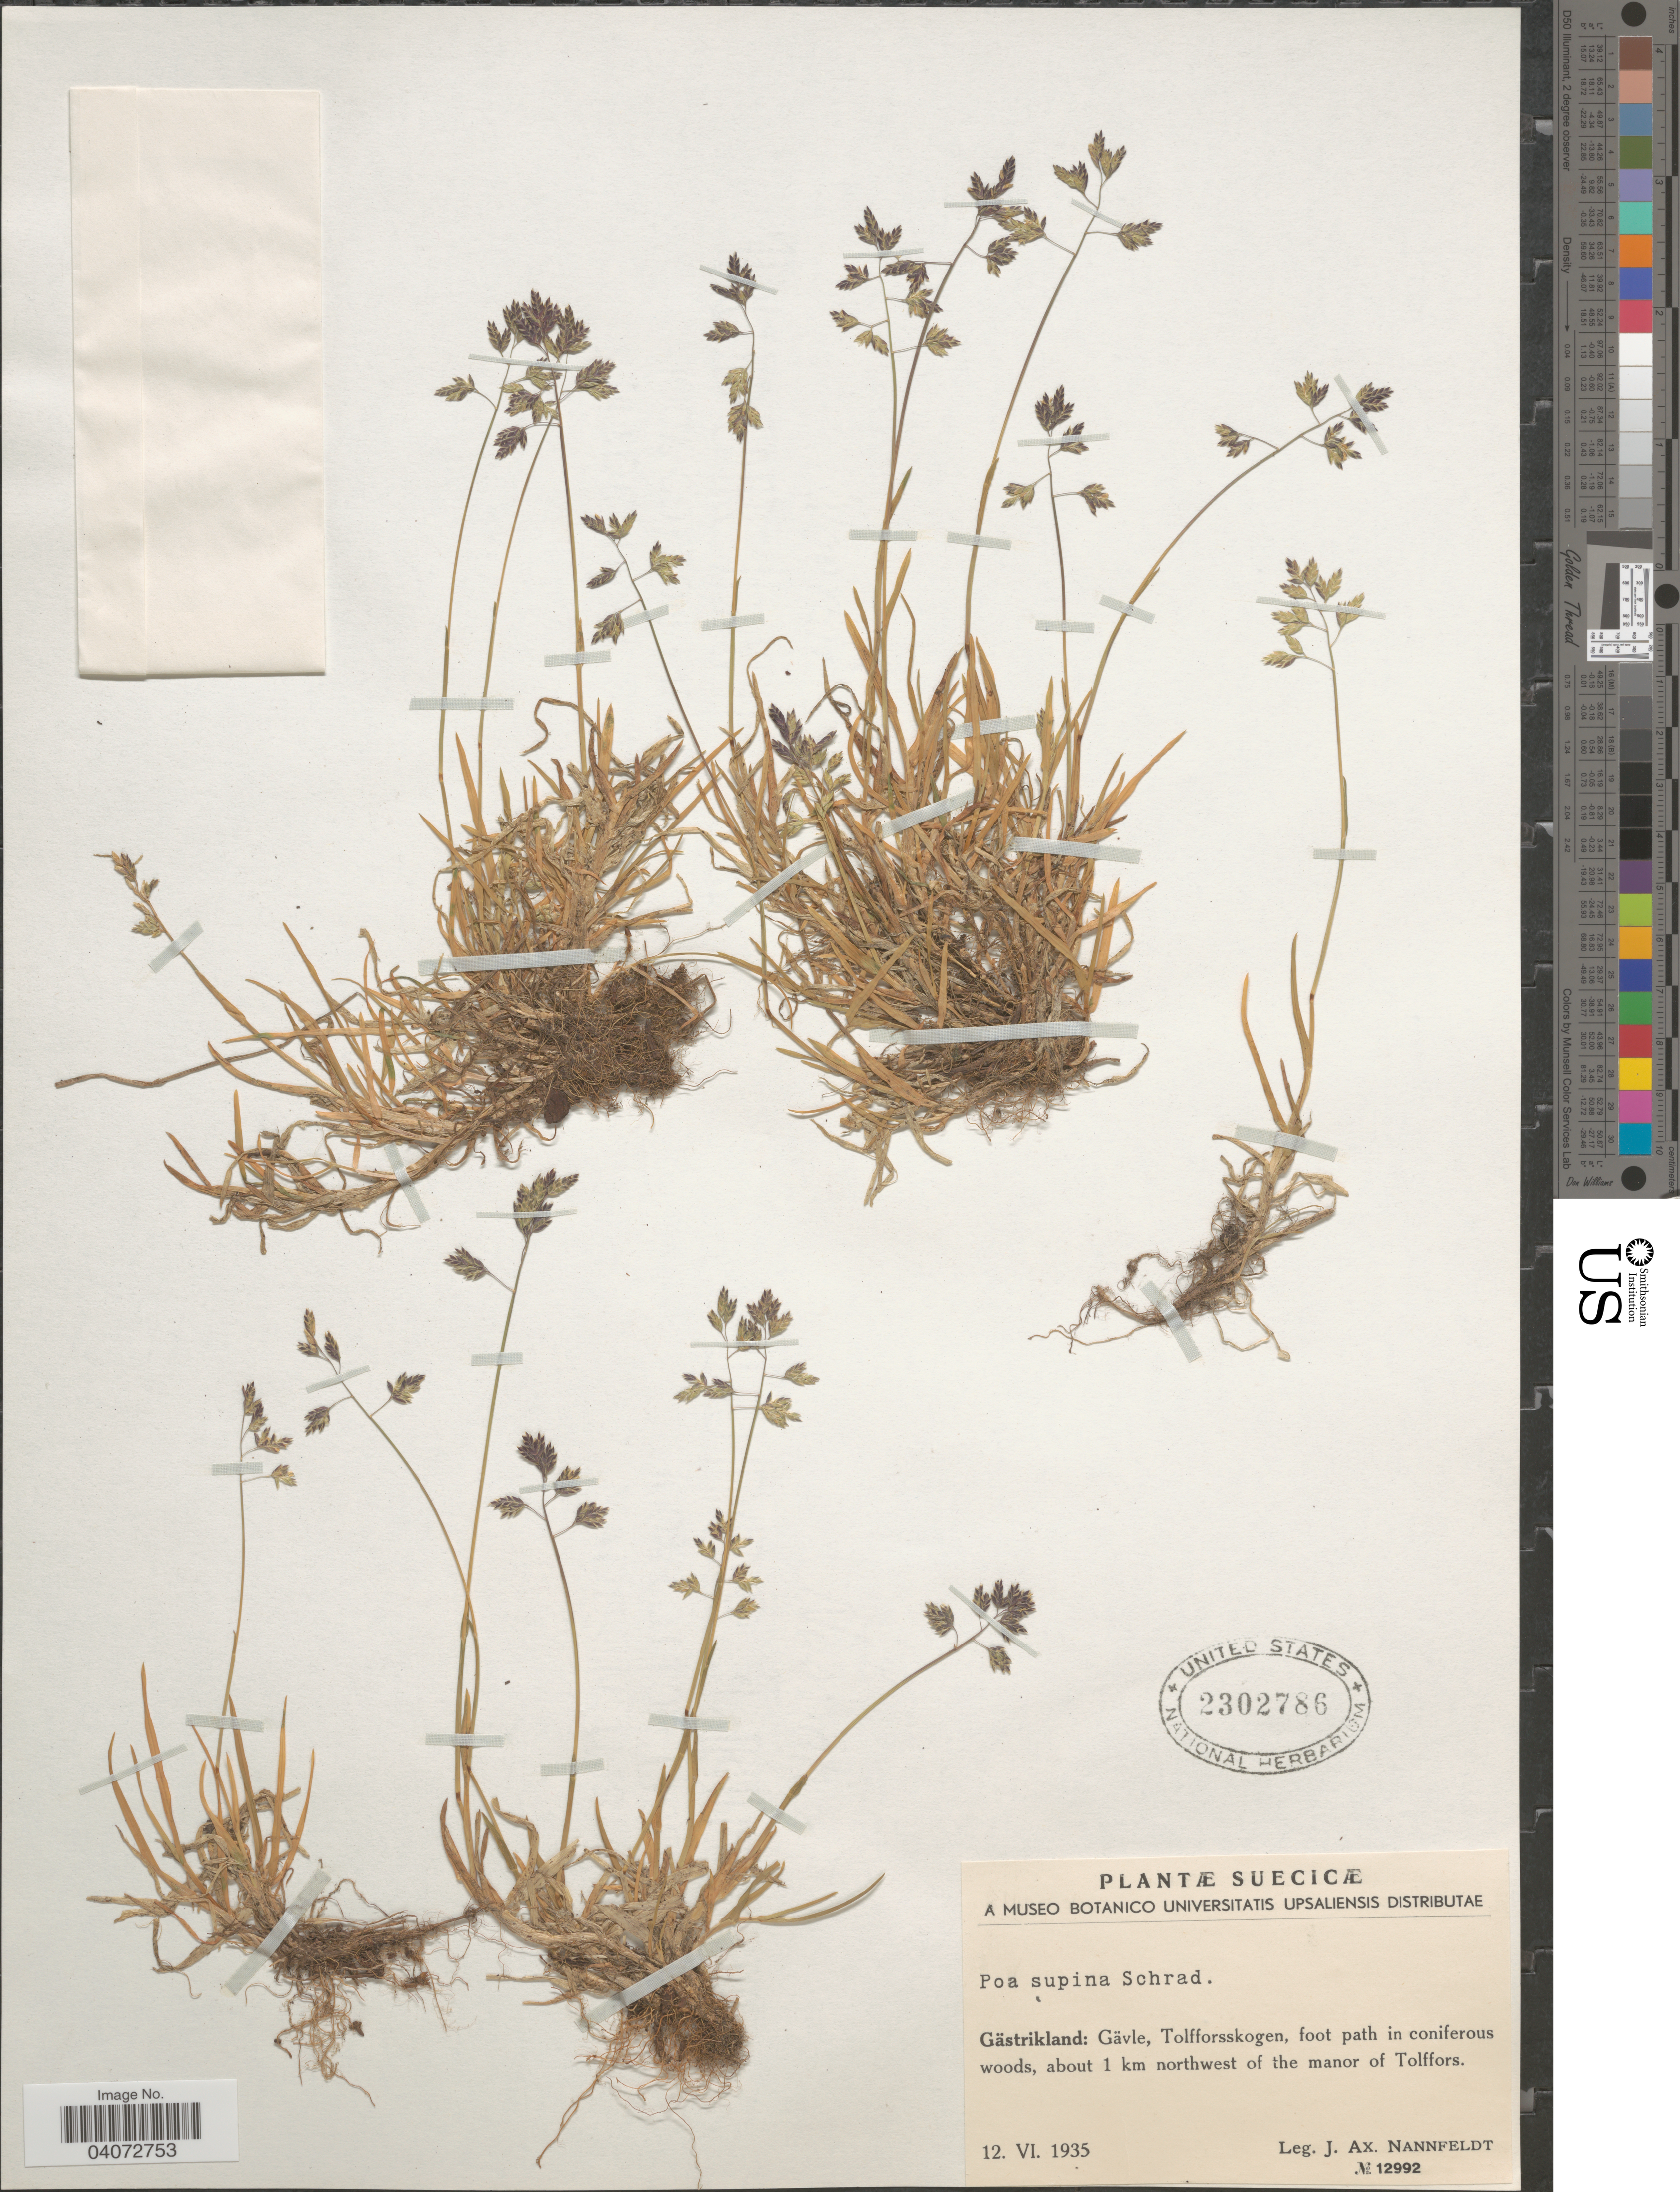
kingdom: Plantae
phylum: Tracheophyta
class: Liliopsida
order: Poales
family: Poaceae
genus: Poa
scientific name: Poa supina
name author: Schrad.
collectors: J. Nannfeldt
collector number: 12992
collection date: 1935-06-12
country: Sweden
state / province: Gavleborg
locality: Suecicæ. Gästrikland: Gävle, Tolfforsskogen, foot path in coniferous woods, about 1 km northwest of the manor of Tolffors.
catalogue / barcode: US 2302786